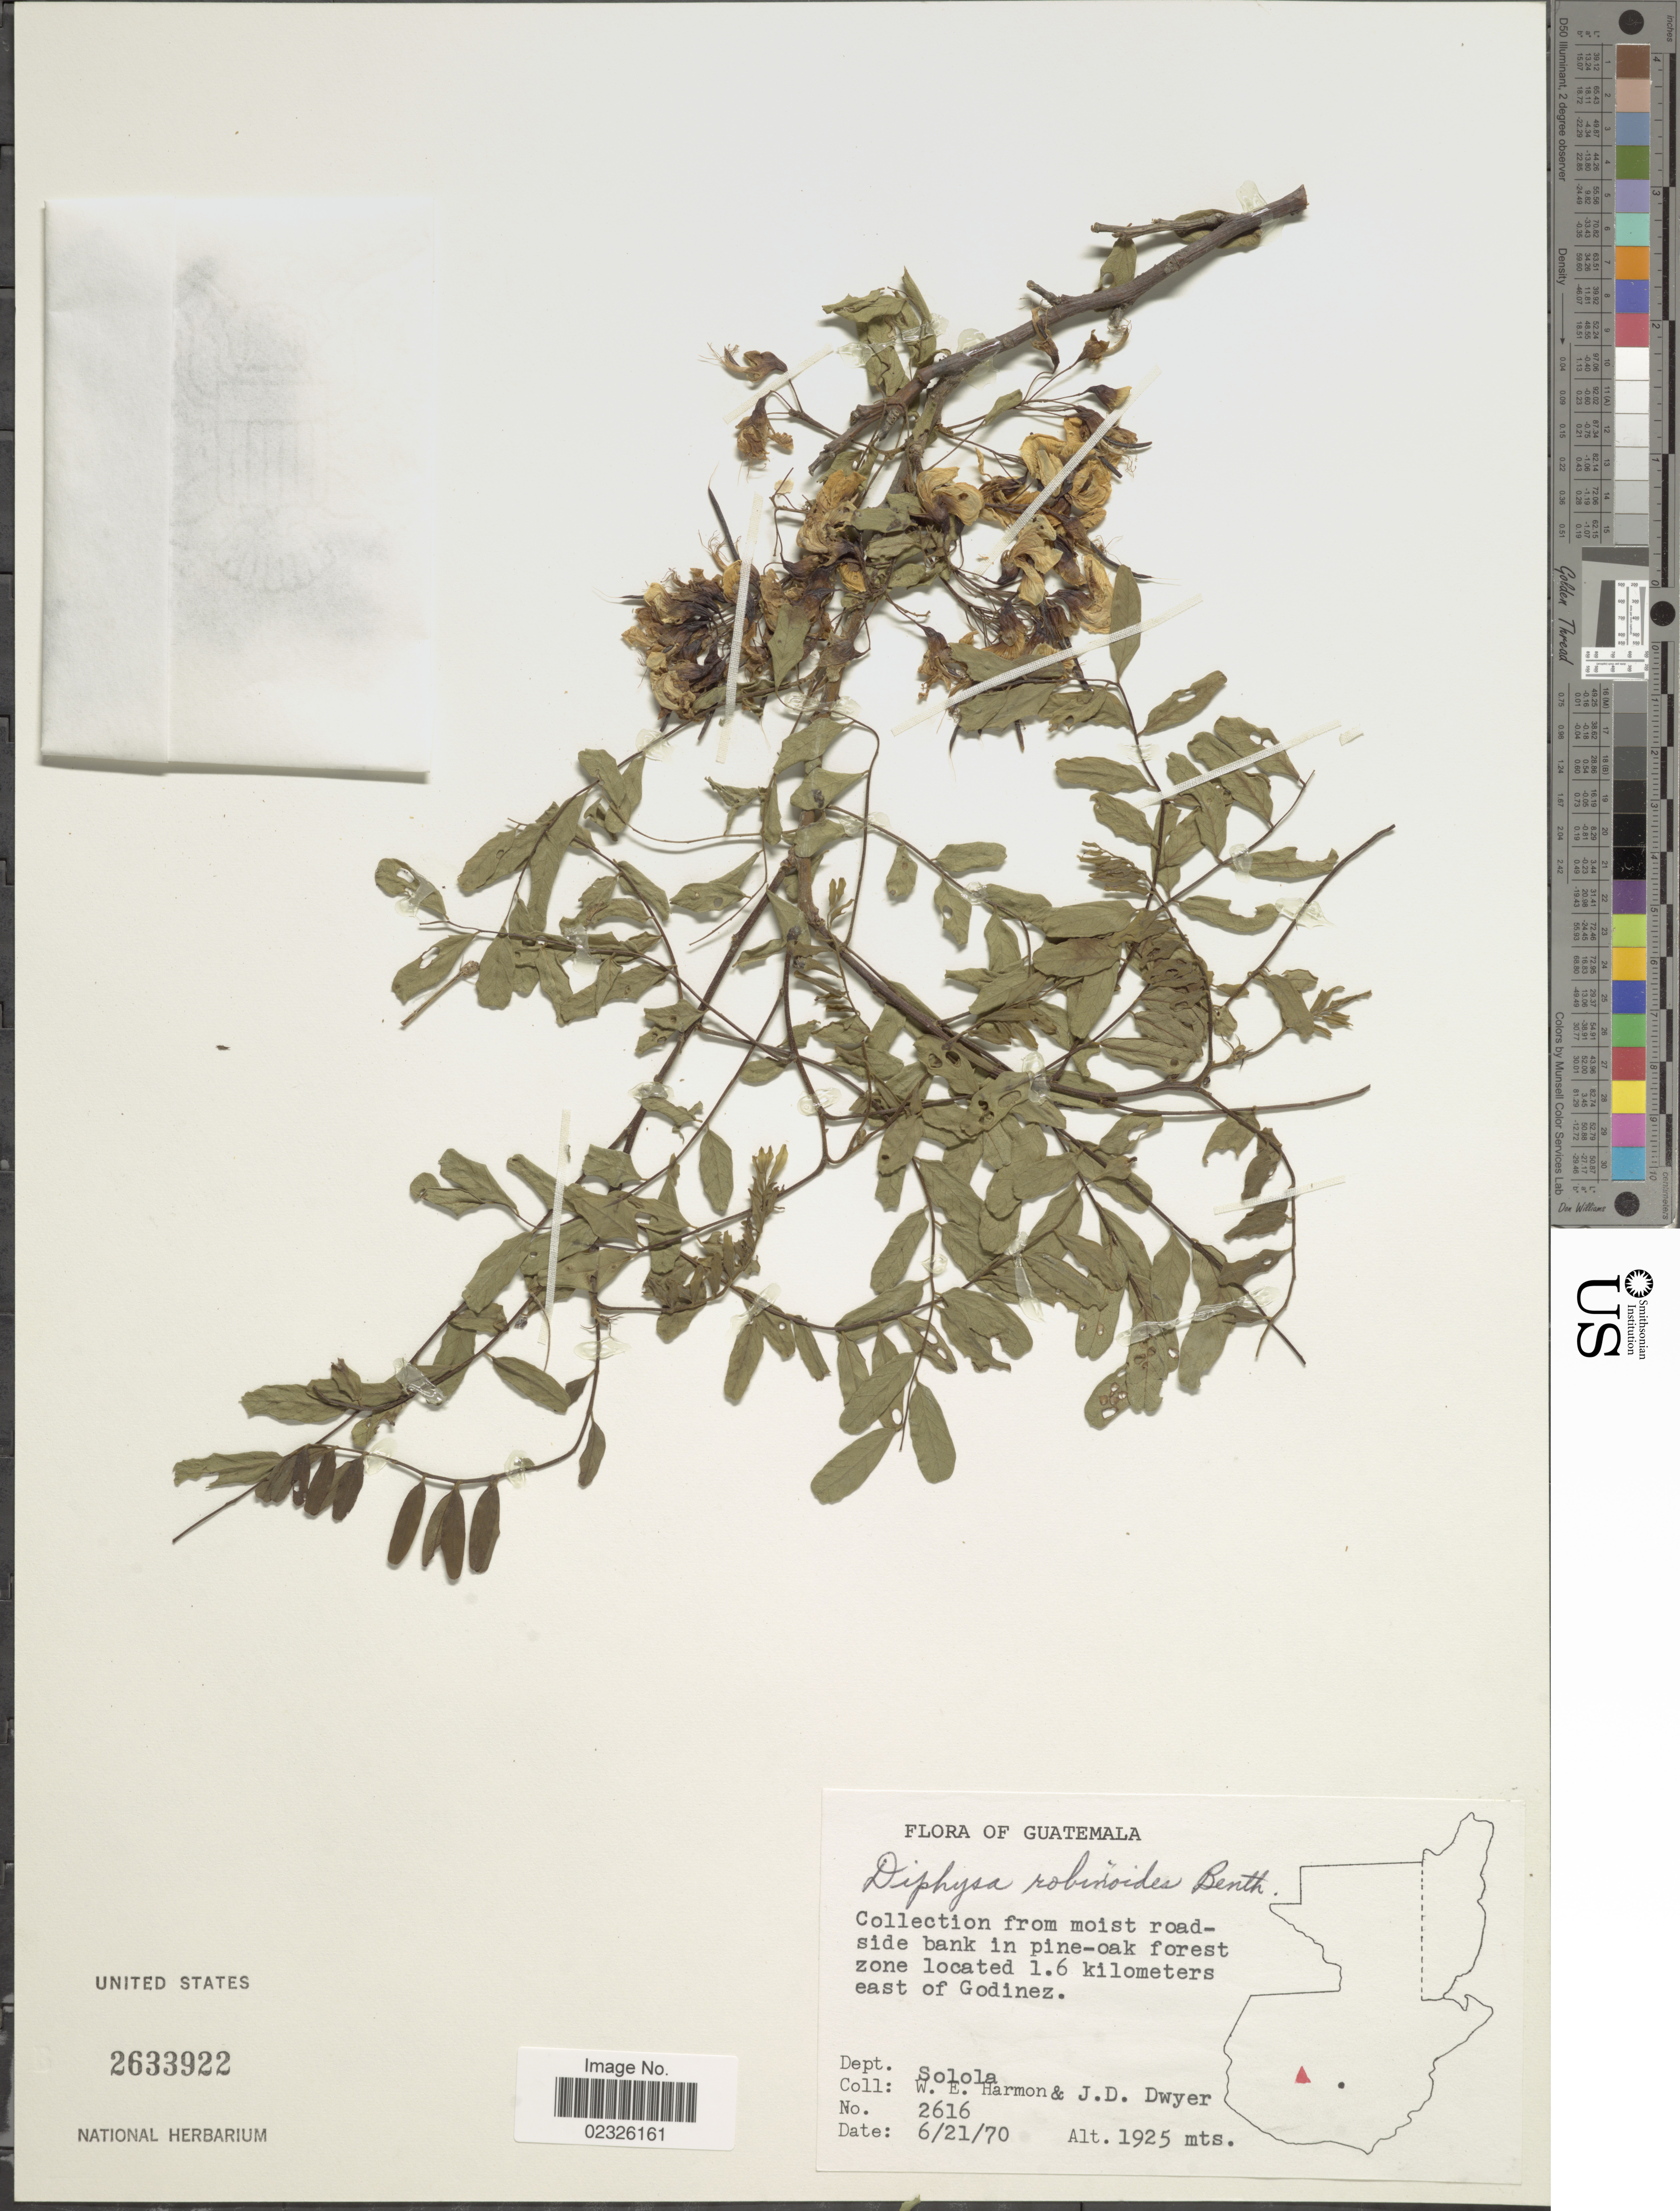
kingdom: Plantae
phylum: Tracheophyta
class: Magnoliopsida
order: Fabales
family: Fabaceae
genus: Diphysa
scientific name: Diphysa robinioides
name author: Benth.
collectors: W. E. Harmon & J. D. Dwyer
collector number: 2616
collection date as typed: Transcribed d/m/y: 21/6/70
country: Guatemala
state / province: Sololá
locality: Collection from moist roadside bank in pine-oak forest zone located 1.6 kilometers east of Godinez, Dept. Solola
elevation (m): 1925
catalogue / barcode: US 2633922